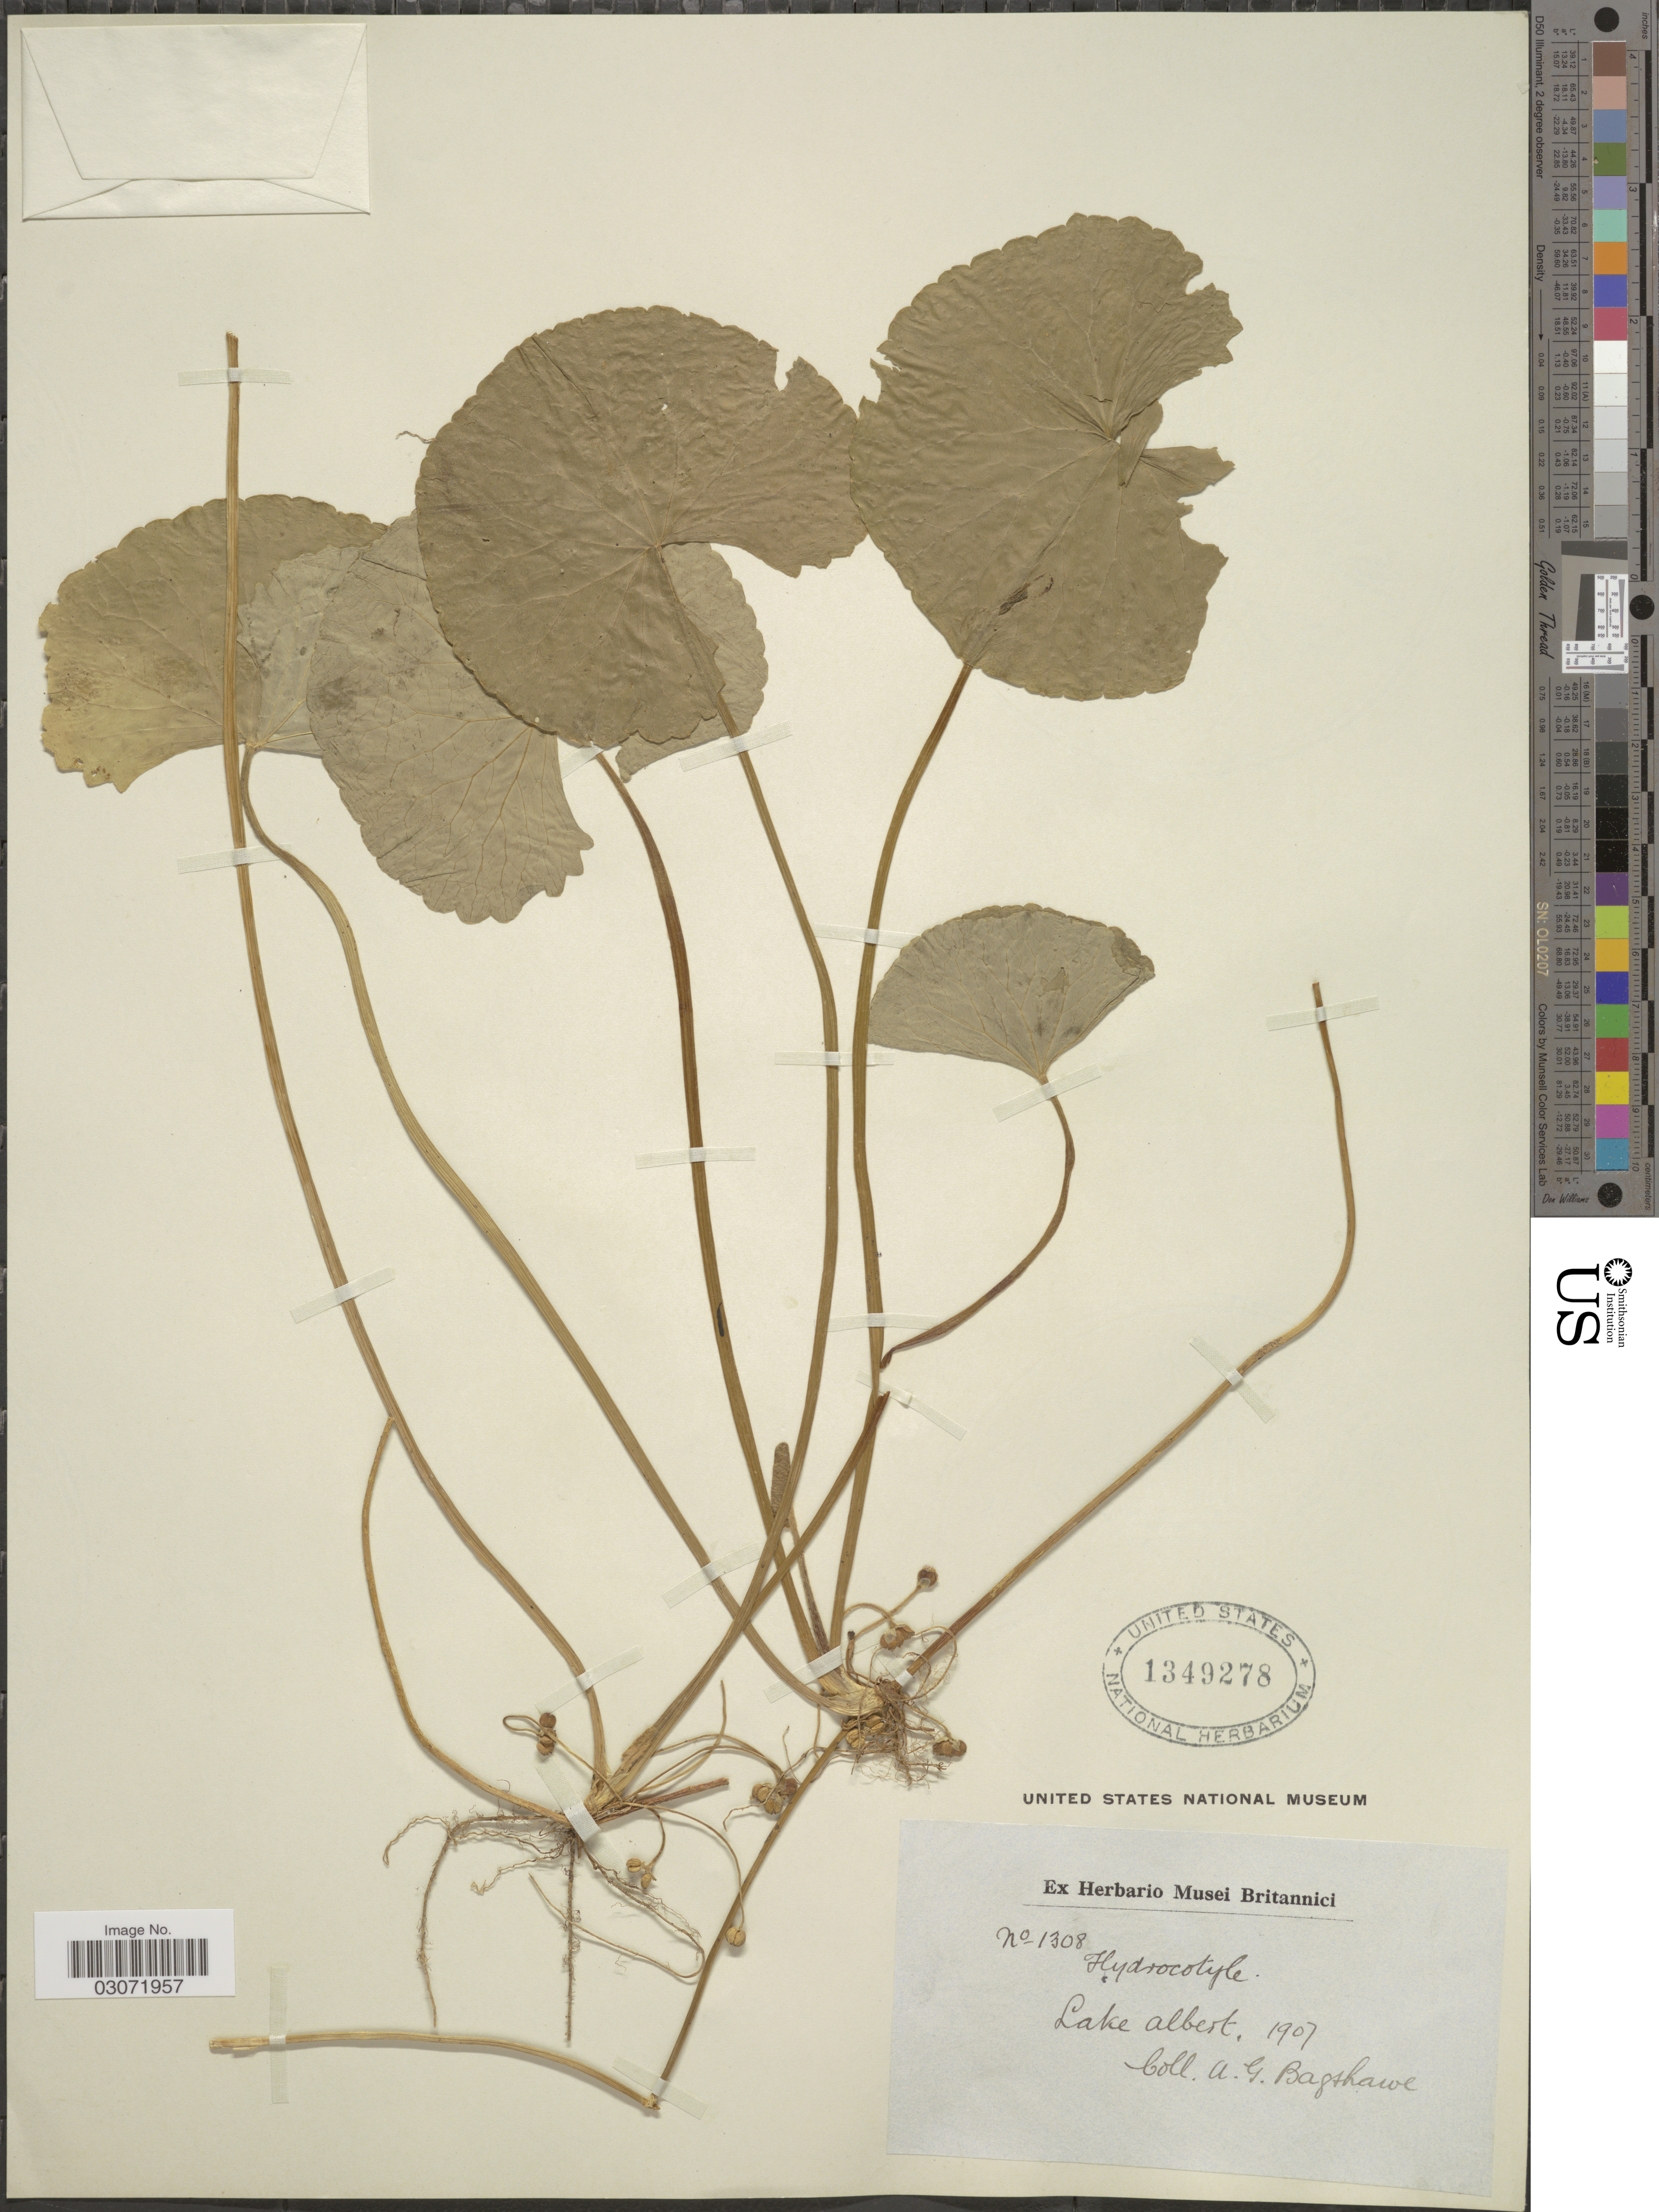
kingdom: Plantae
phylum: Tracheophyta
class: Magnoliopsida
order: Apiales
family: Apiaceae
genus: Centella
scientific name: Centella asiatica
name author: (L.) Urb.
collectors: A. Bagshawe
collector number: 1308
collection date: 1907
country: Uganda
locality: Lake Albert.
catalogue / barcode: US 1349278